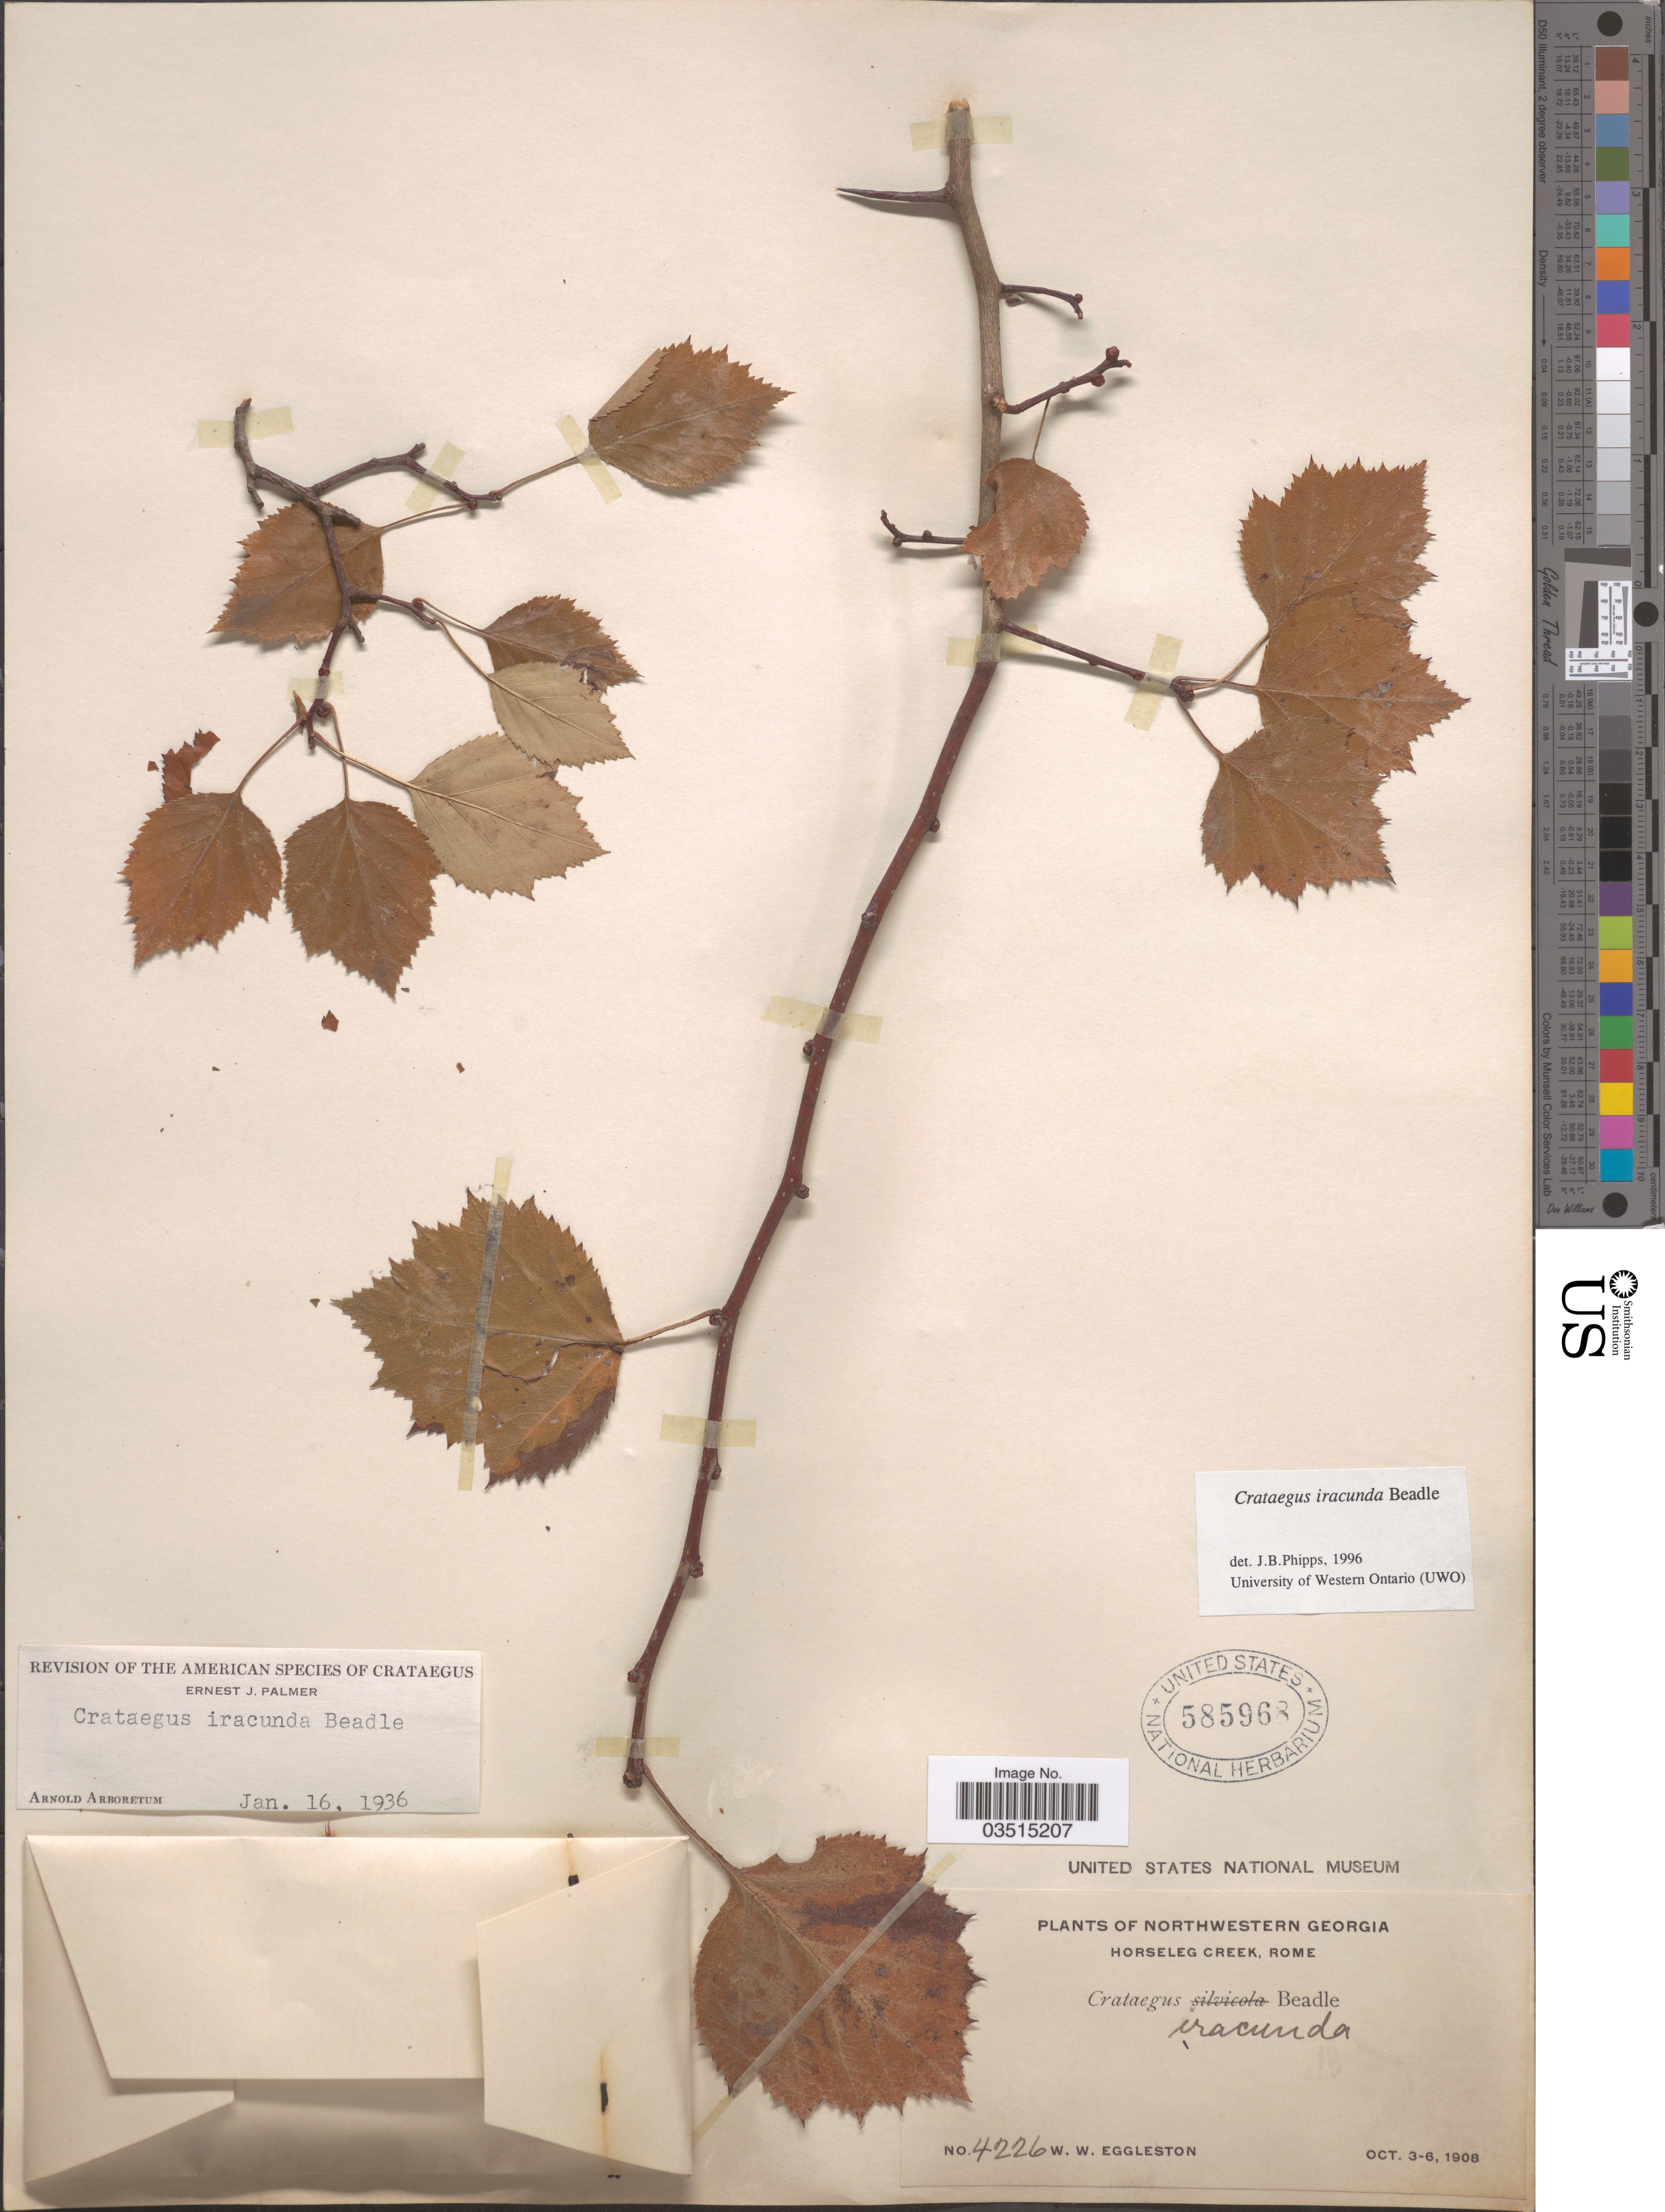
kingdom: Plantae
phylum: Tracheophyta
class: Magnoliopsida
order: Rosales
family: Rosaceae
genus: Crataegus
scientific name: Crataegus iracunda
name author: Beadle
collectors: W. W. Eggleston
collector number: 4226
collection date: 1908-10-03/1908-10-06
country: United States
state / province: Georgia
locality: Northwestern Georgia. Horsleg Creek.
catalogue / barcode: US 585968